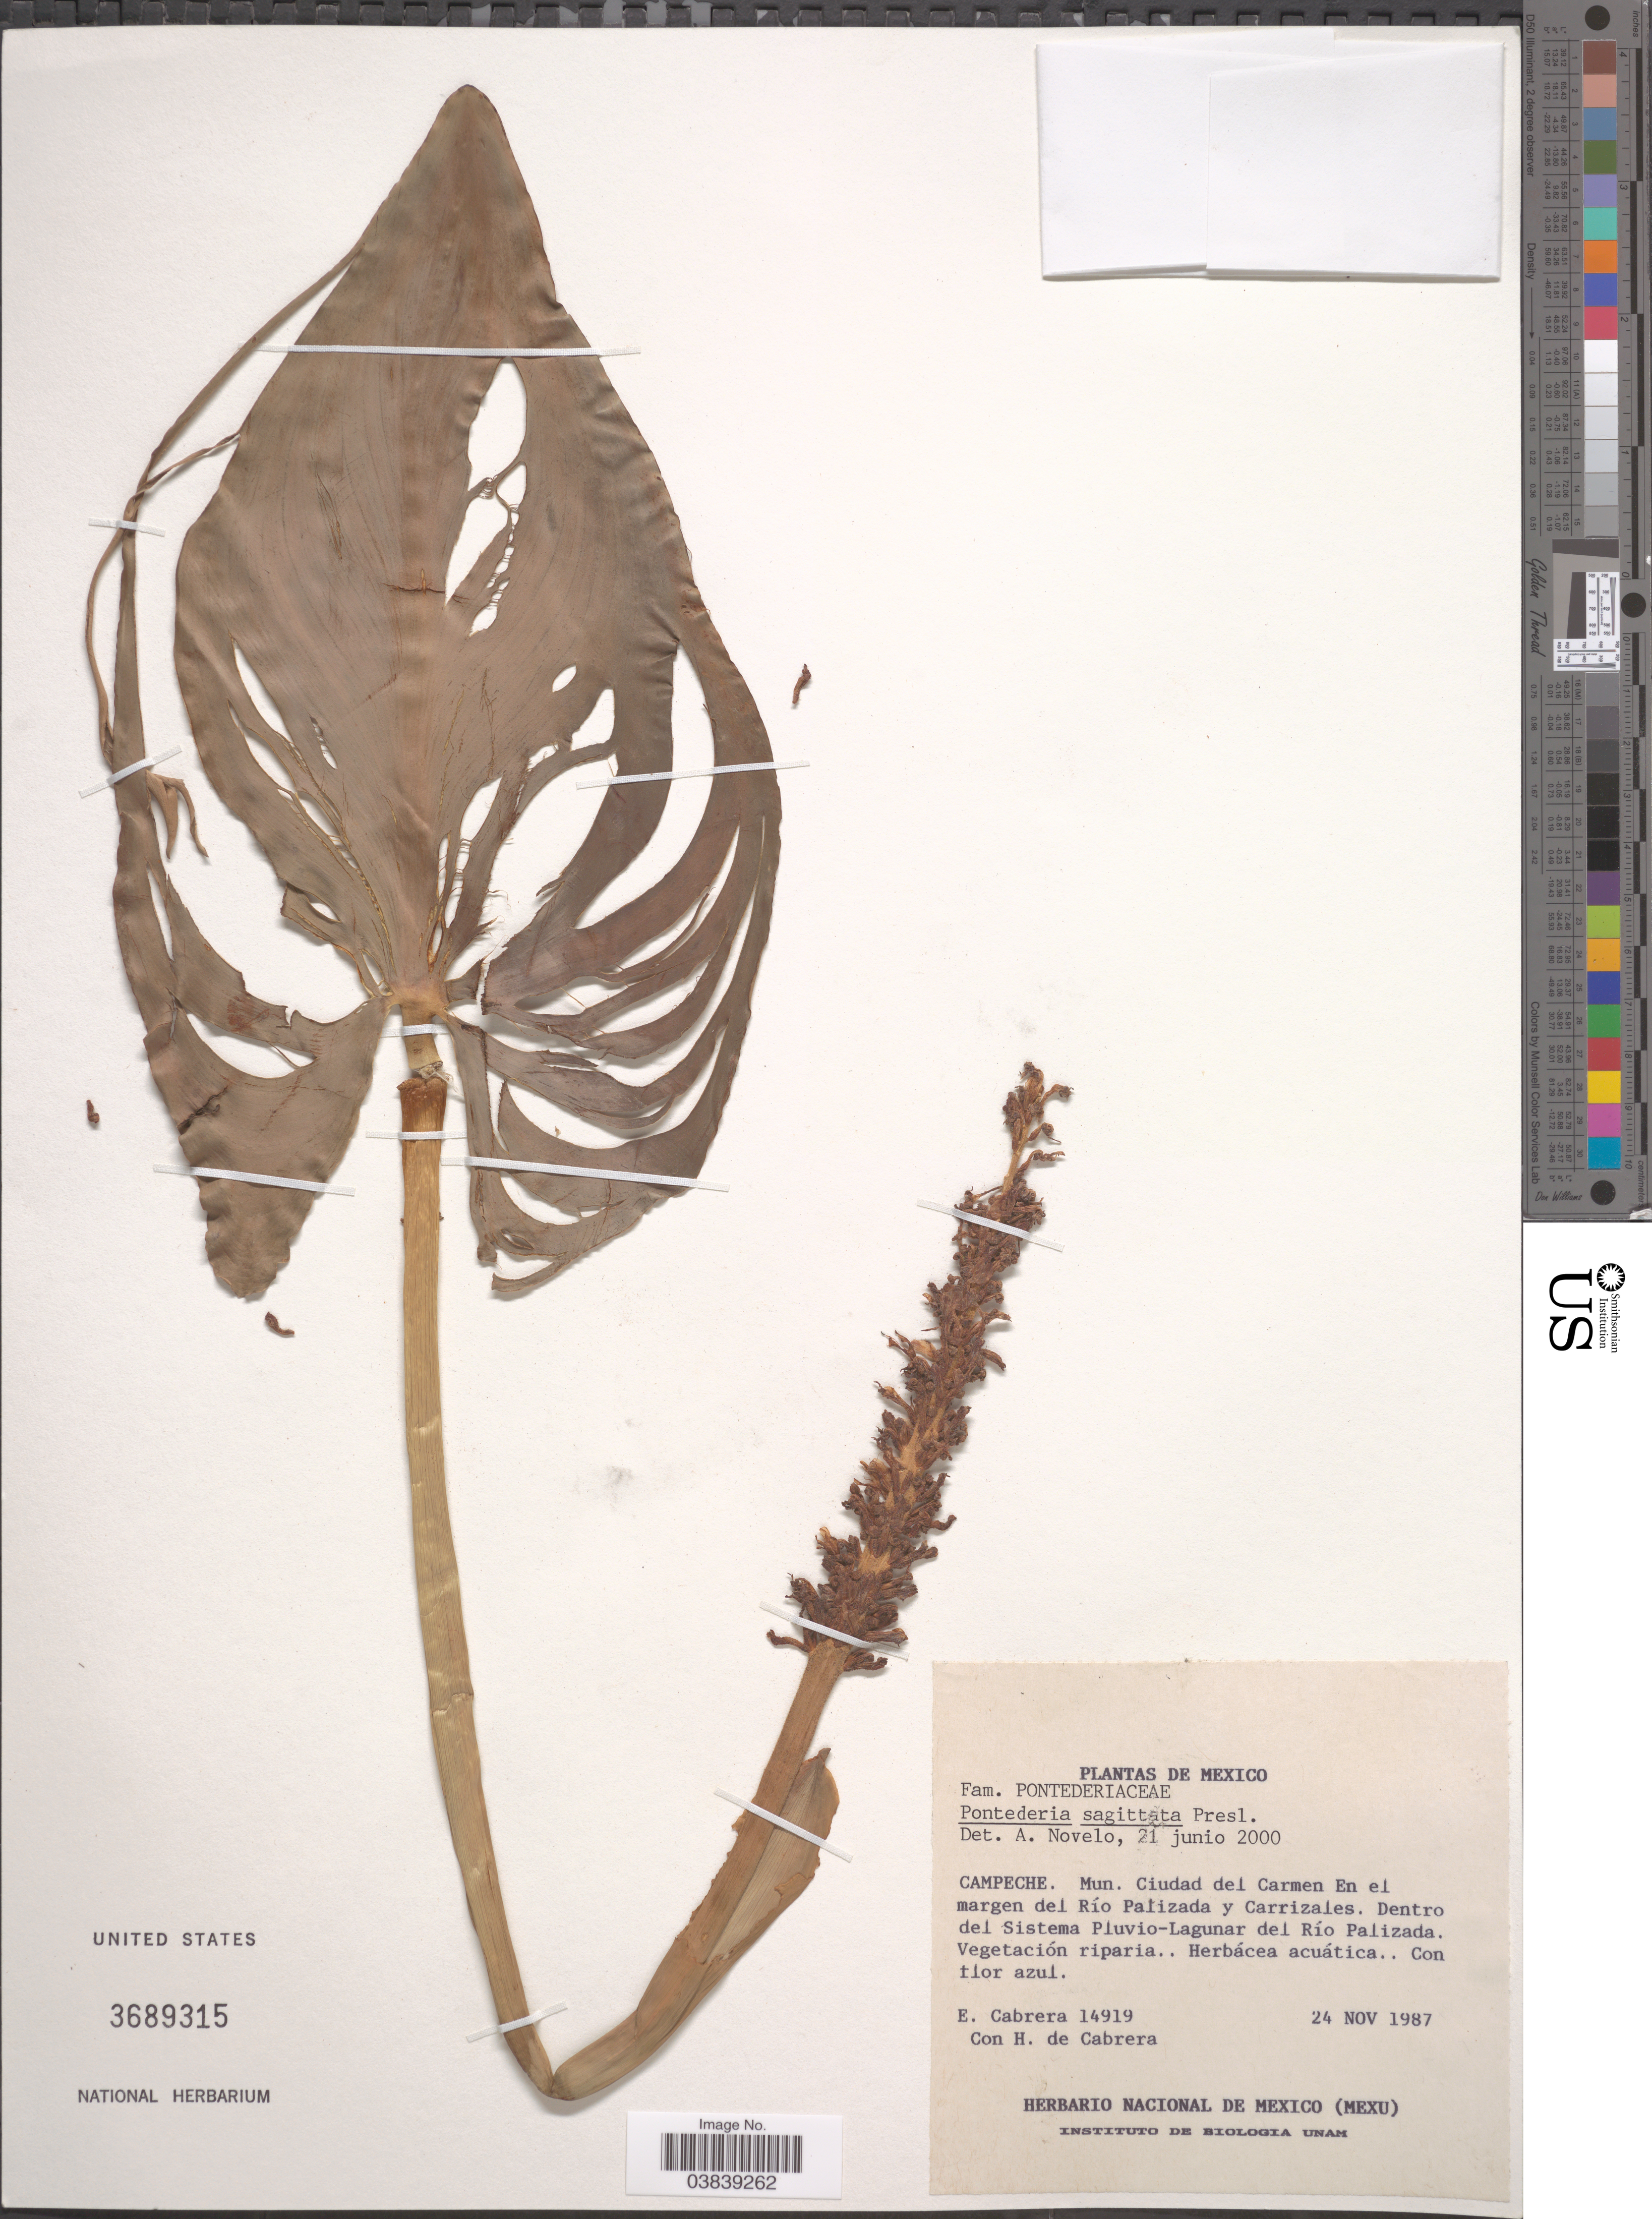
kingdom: Plantae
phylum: Tracheophyta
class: Liliopsida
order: Commelinales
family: Pontederiaceae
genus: Pontederia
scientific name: Pontederia sagittata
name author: C. Presl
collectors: E. Cabrera & H. de Cabrera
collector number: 14919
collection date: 1987-11-24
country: Mexico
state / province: Campeche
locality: Mun. Ciudad del Carmen En el margen del Río Palizada y Carrizales. Dentro del Sistema Pluvio-Lagunar del Río Palizada.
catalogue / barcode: US 3689315